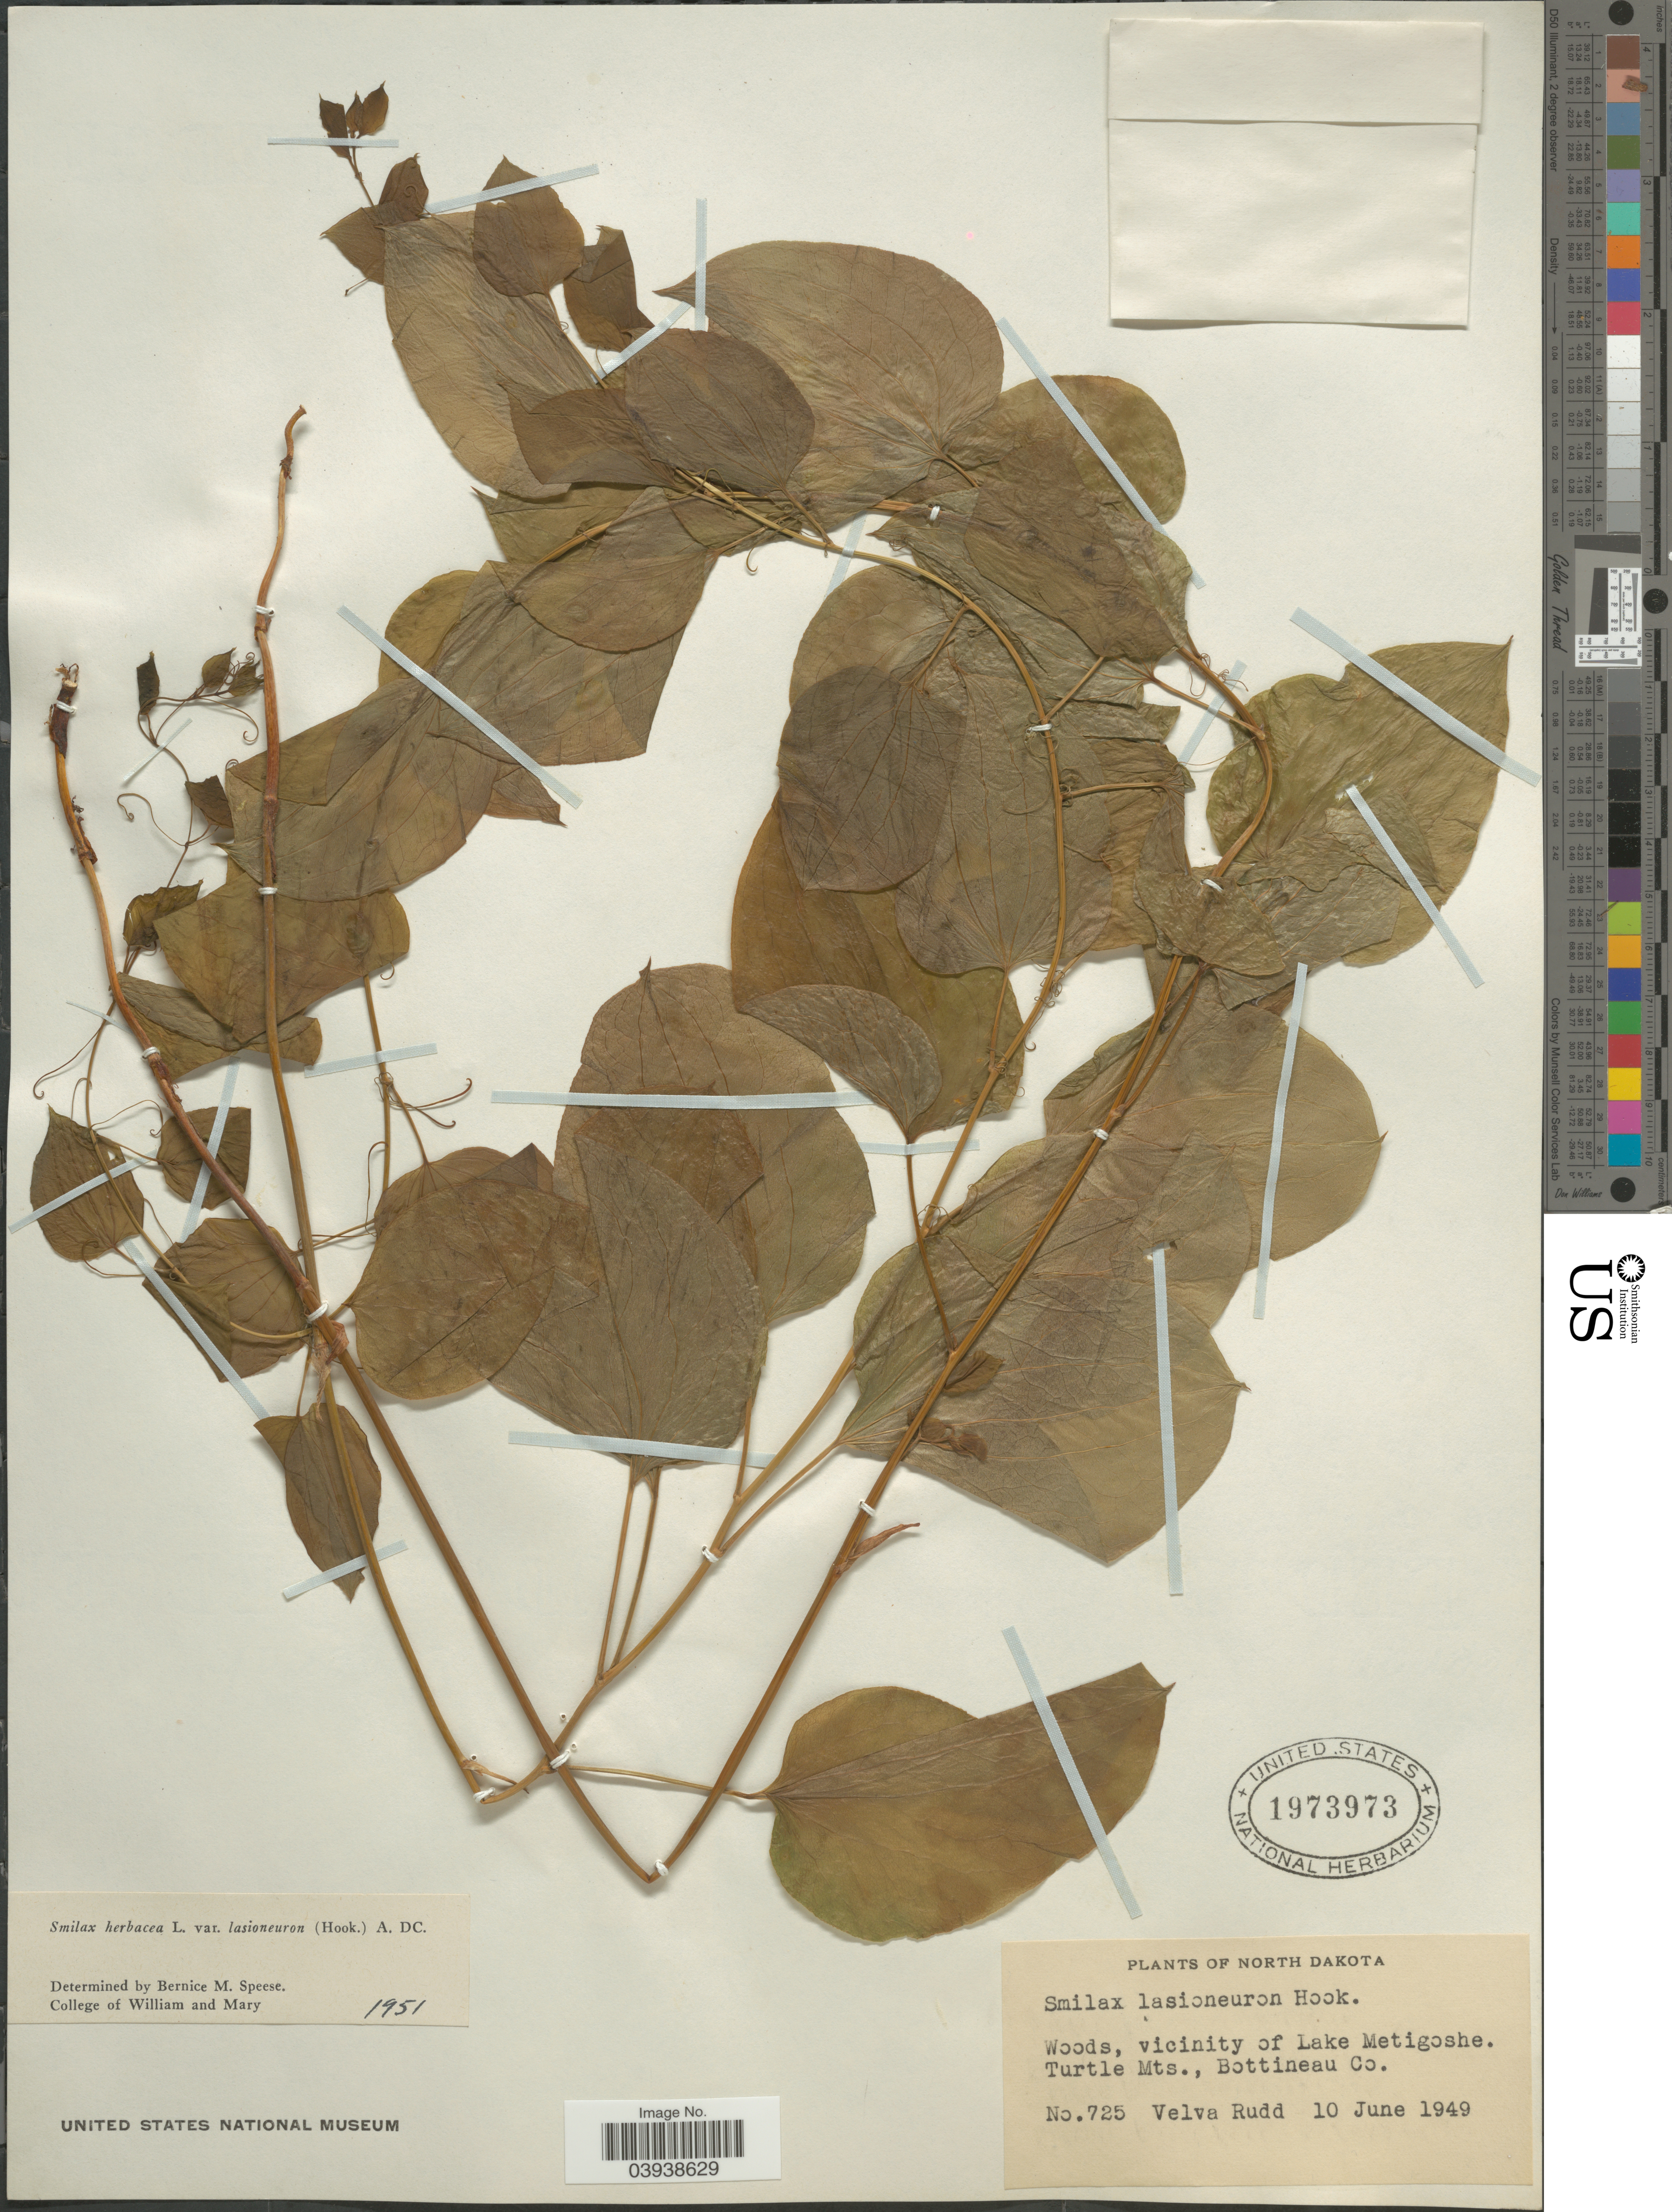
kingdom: Plantae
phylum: Tracheophyta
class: Liliopsida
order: Liliales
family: Smilacaceae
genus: Smilax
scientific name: Smilax herbacea var. lasioneuron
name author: (Hook.) A. DC.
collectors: V. E. Rudd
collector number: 725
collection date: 1949-06-10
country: United States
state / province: North Dakota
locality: Vicinity of Lake Metigoshe. Turtle Mts., Bottineau Co.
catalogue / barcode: US 1973973